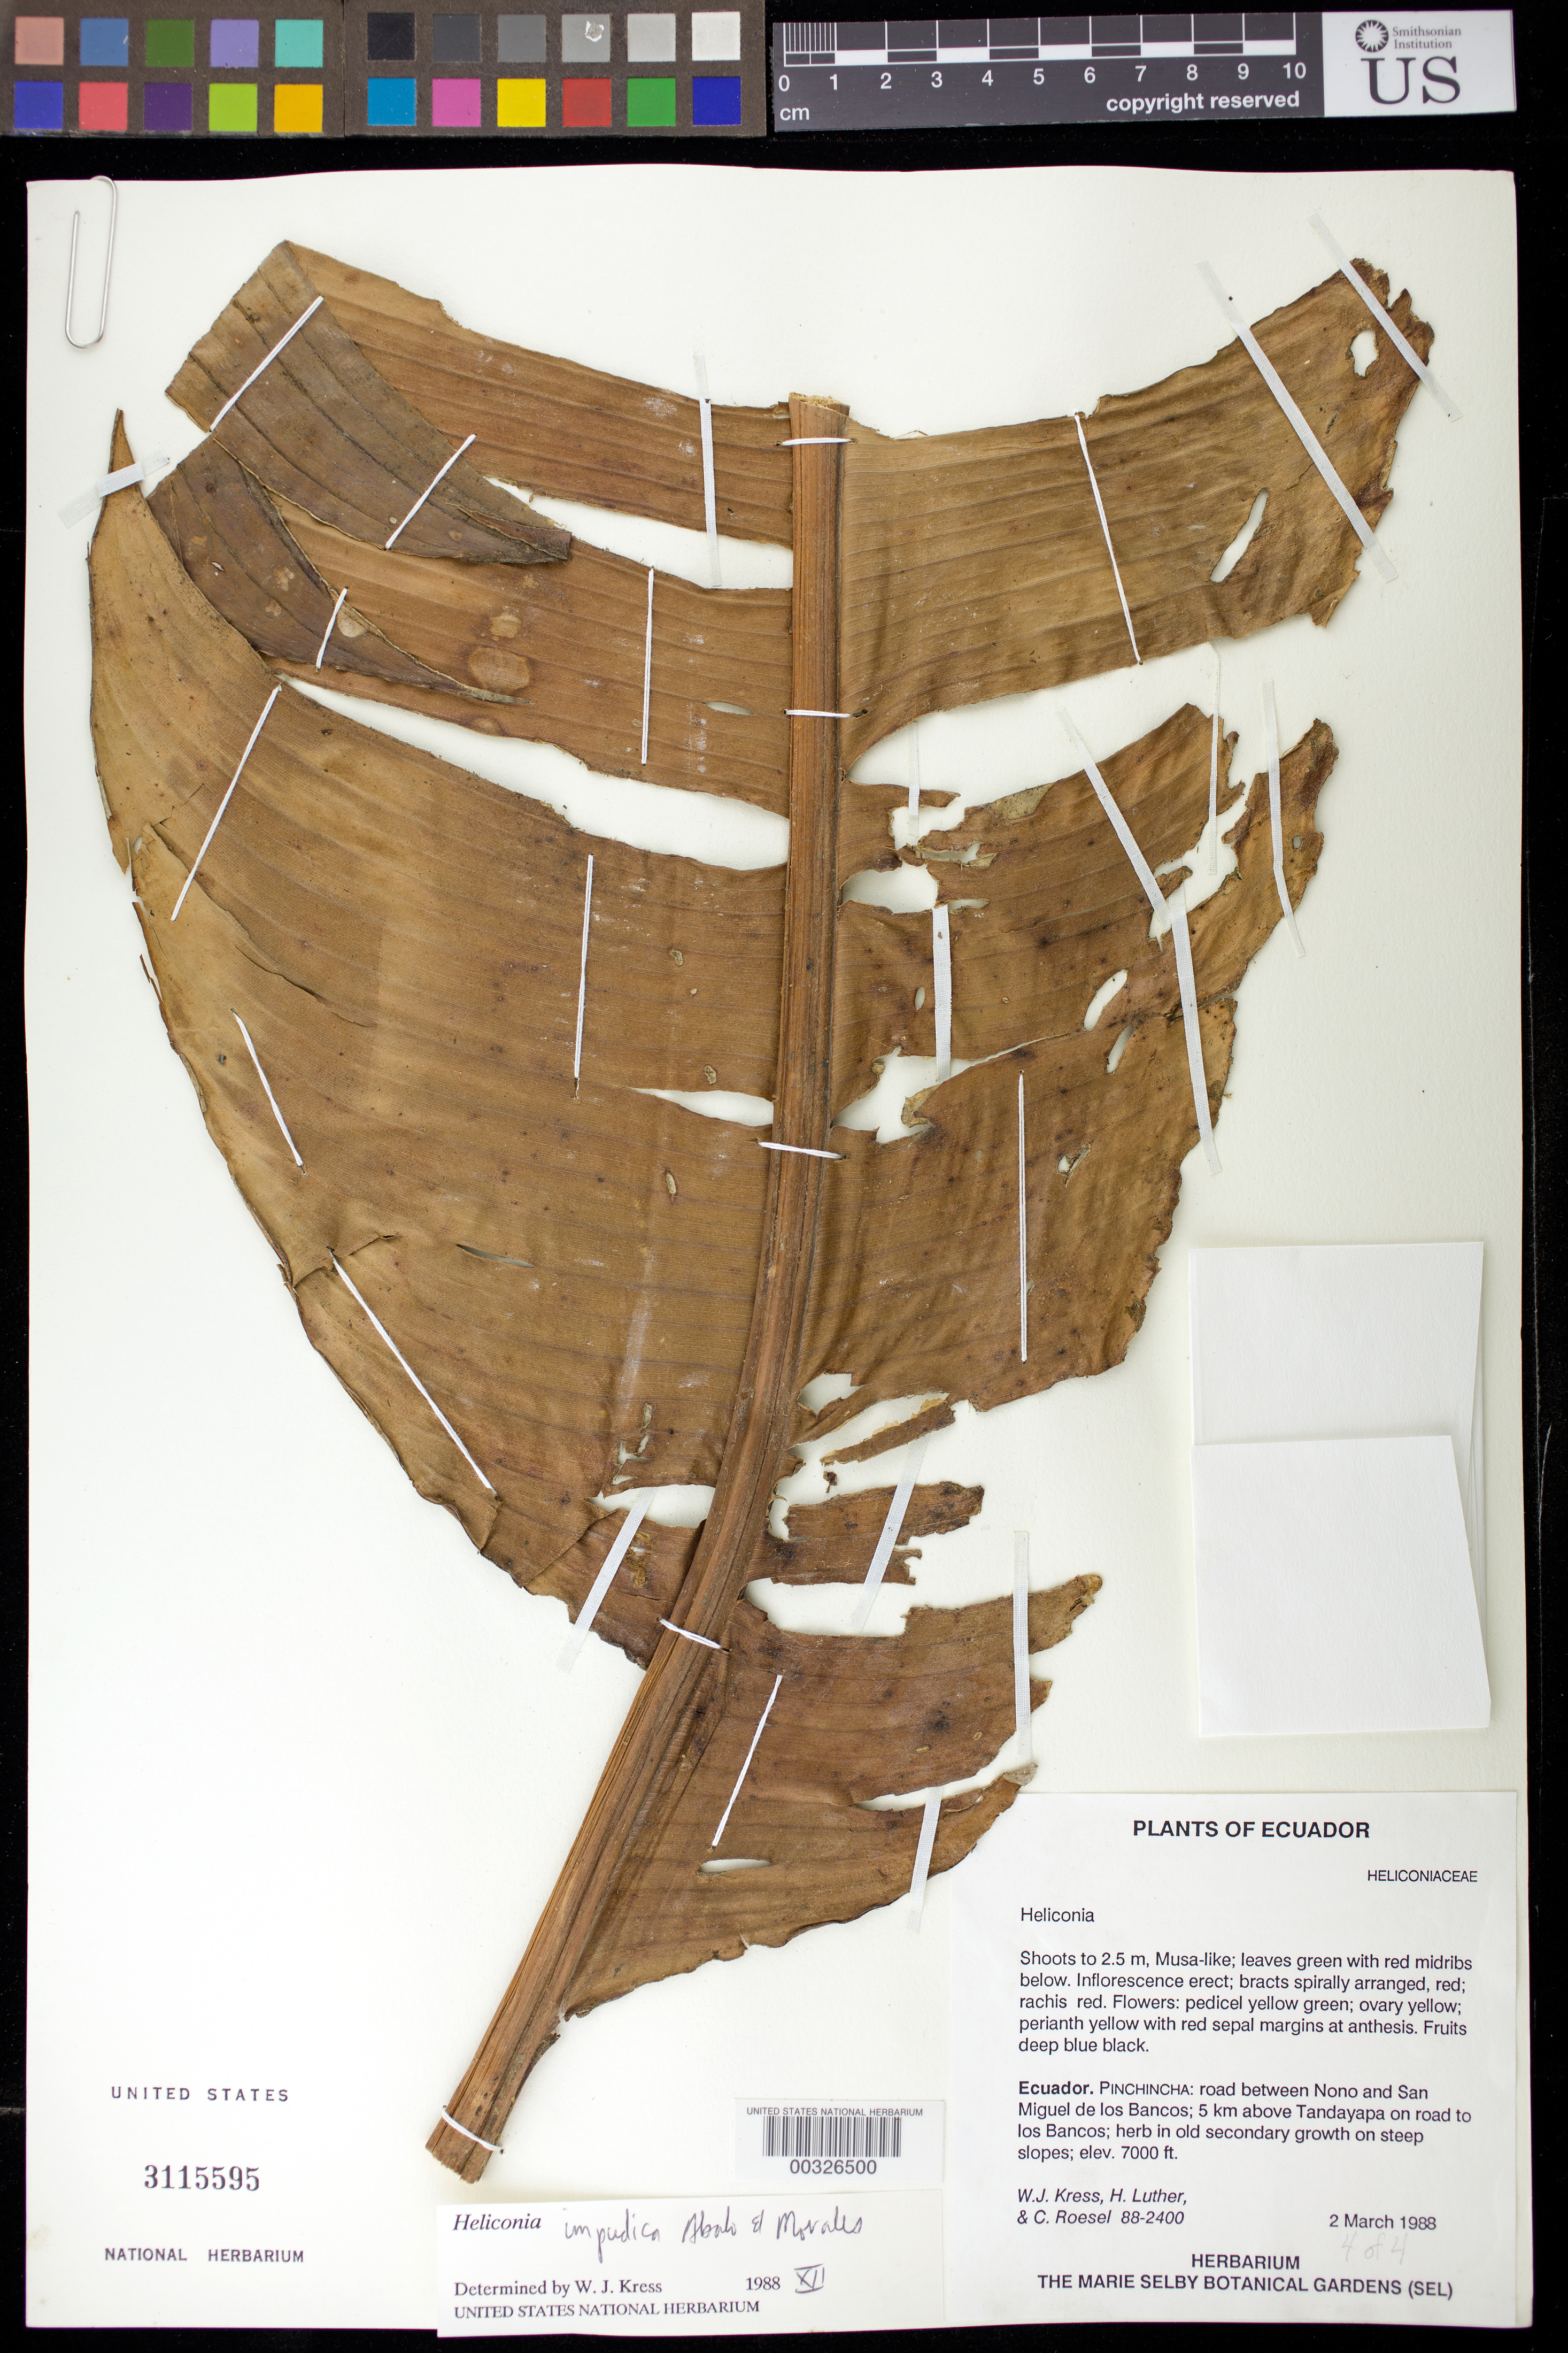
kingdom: Plantae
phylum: Tracheophyta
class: Liliopsida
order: Zingiberales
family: Heliconiaceae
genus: Heliconia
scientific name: Heliconia impudica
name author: Abalo & Morales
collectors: W. J. Kress, Harry E. Luther & C. S. Roesel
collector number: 88-2400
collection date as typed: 02 Mar 1988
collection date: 1988-03-02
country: Ecuador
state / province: Pichincha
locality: Road between nono and Sal Miguel de los Bancos, 5 km above tandayapa on road to los Bancos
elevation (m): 2134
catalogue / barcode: US 3115595